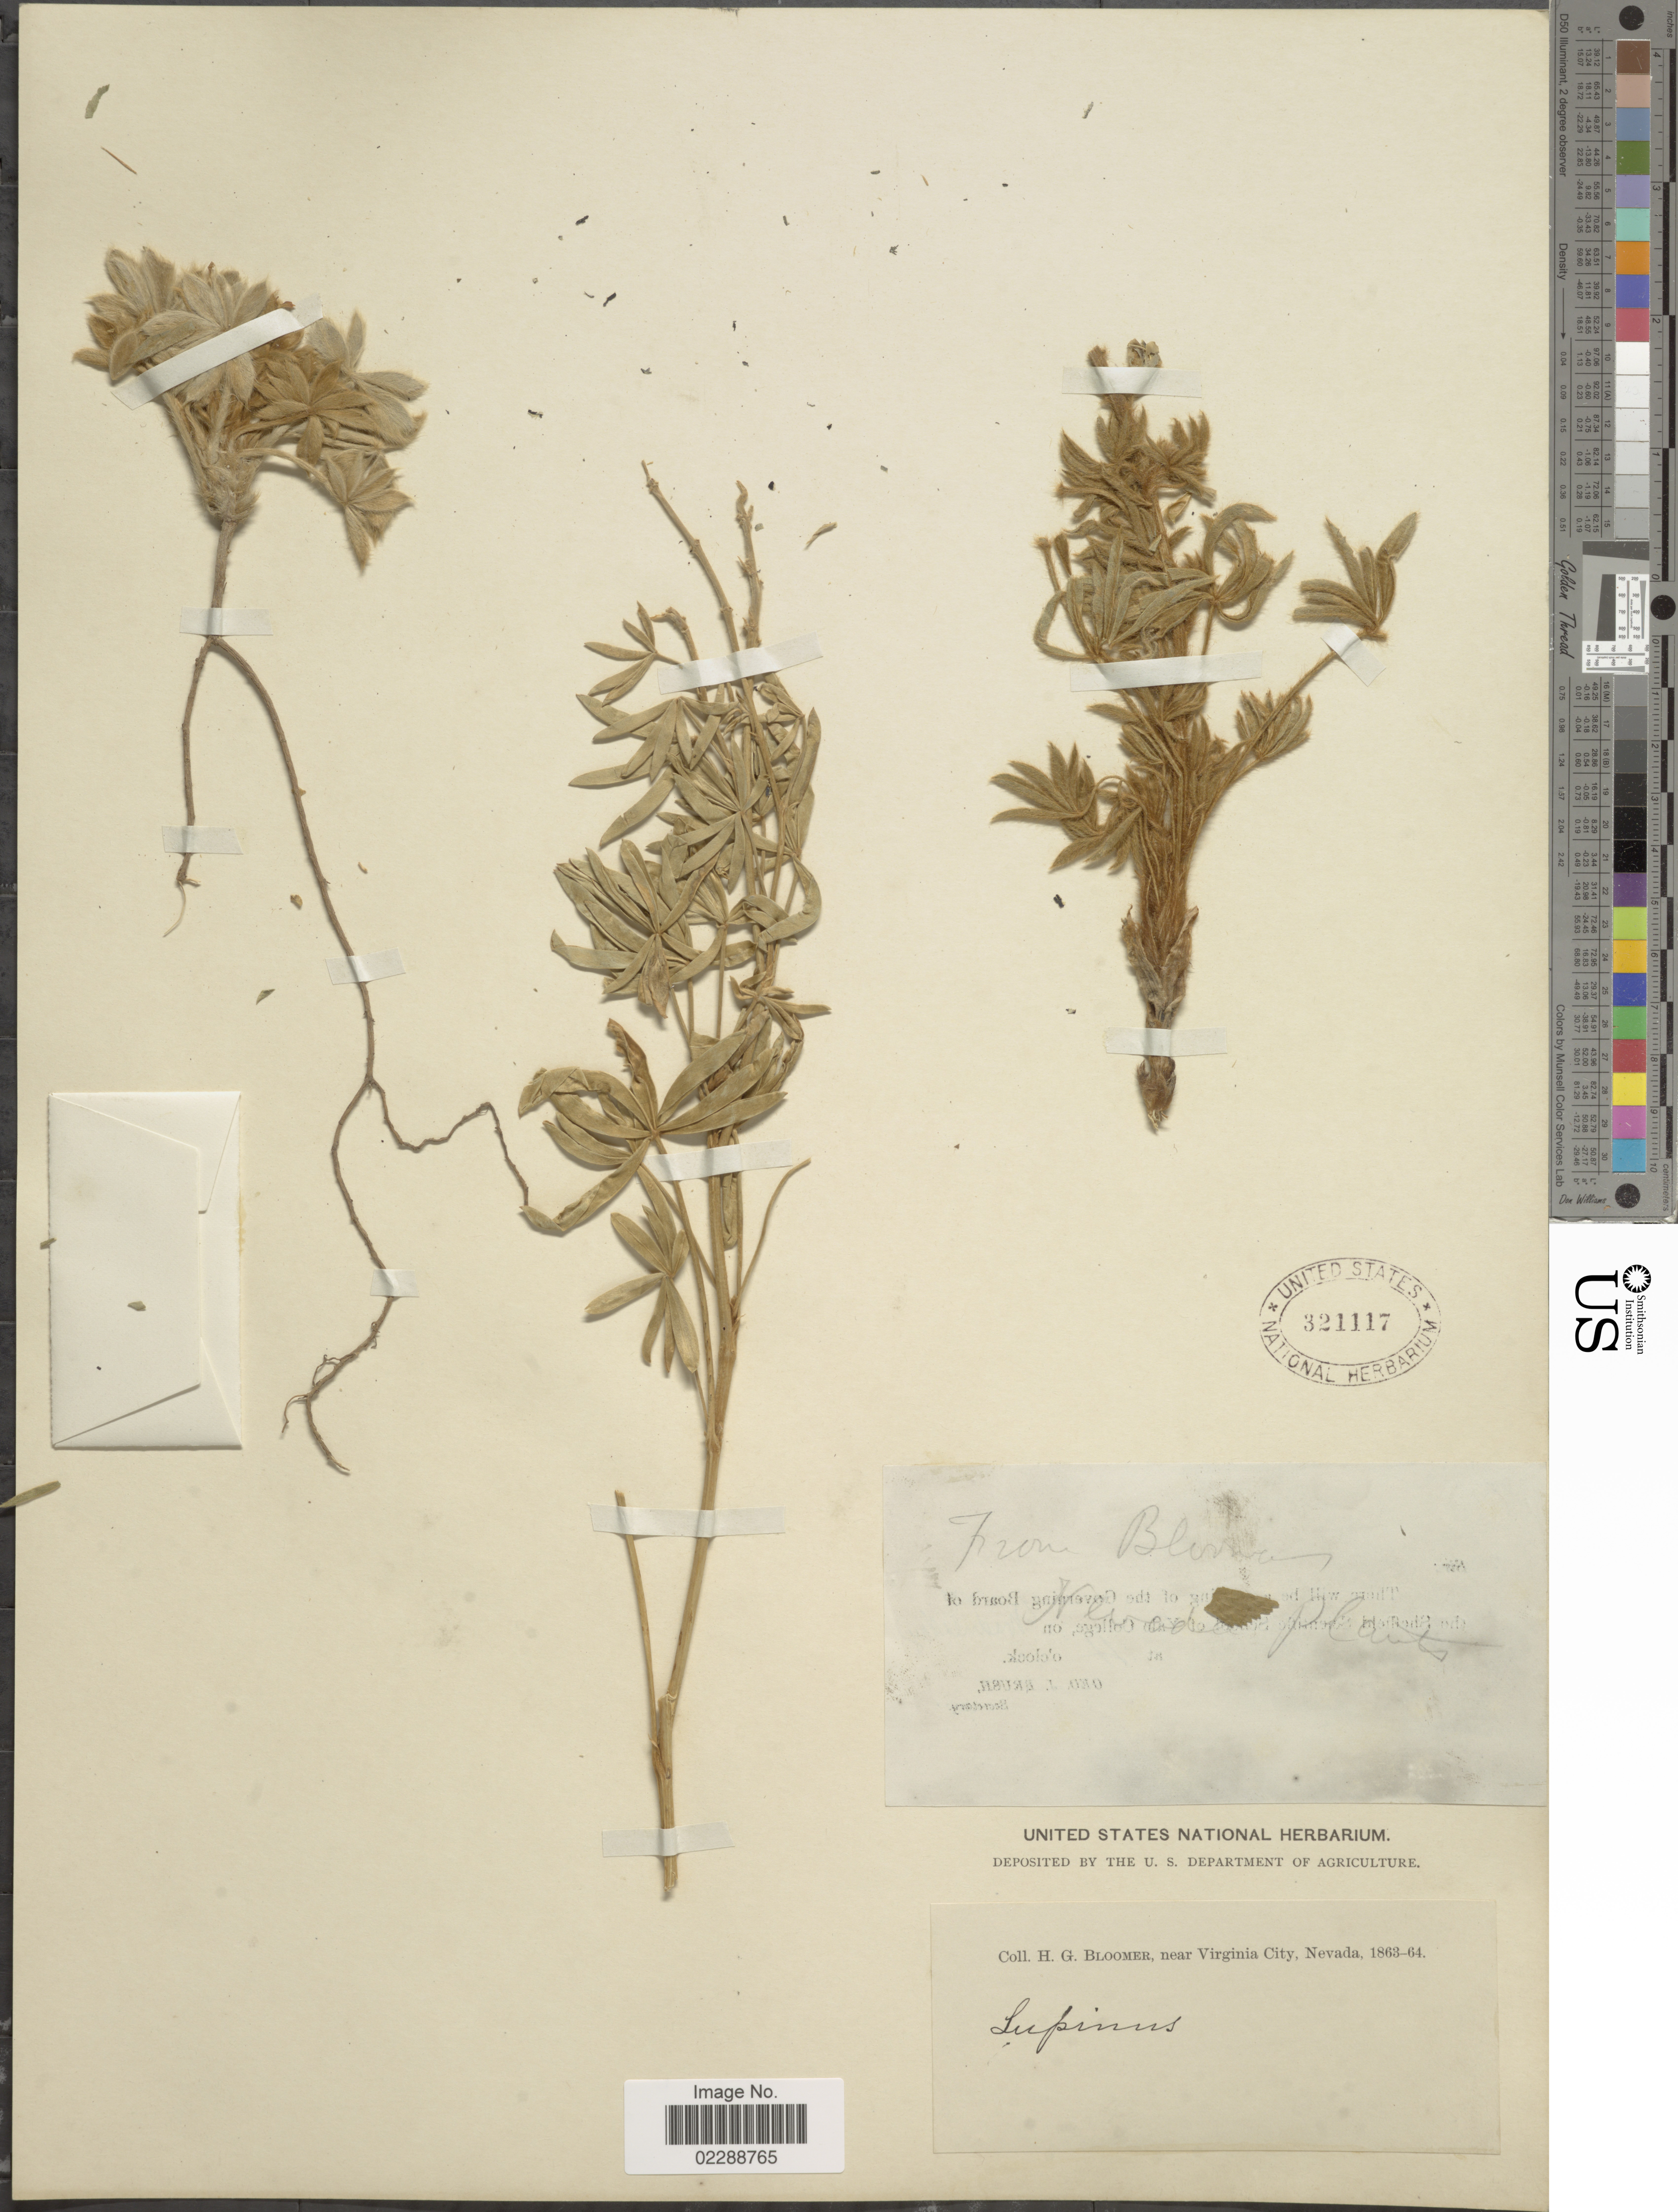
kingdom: Plantae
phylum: Tracheophyta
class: Magnoliopsida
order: Fabales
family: Fabaceae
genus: Lupinus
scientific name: Lupinus sp.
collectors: H. Bloomer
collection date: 1863/1864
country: United States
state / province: Nevada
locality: Near Virginia City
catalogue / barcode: US 321117